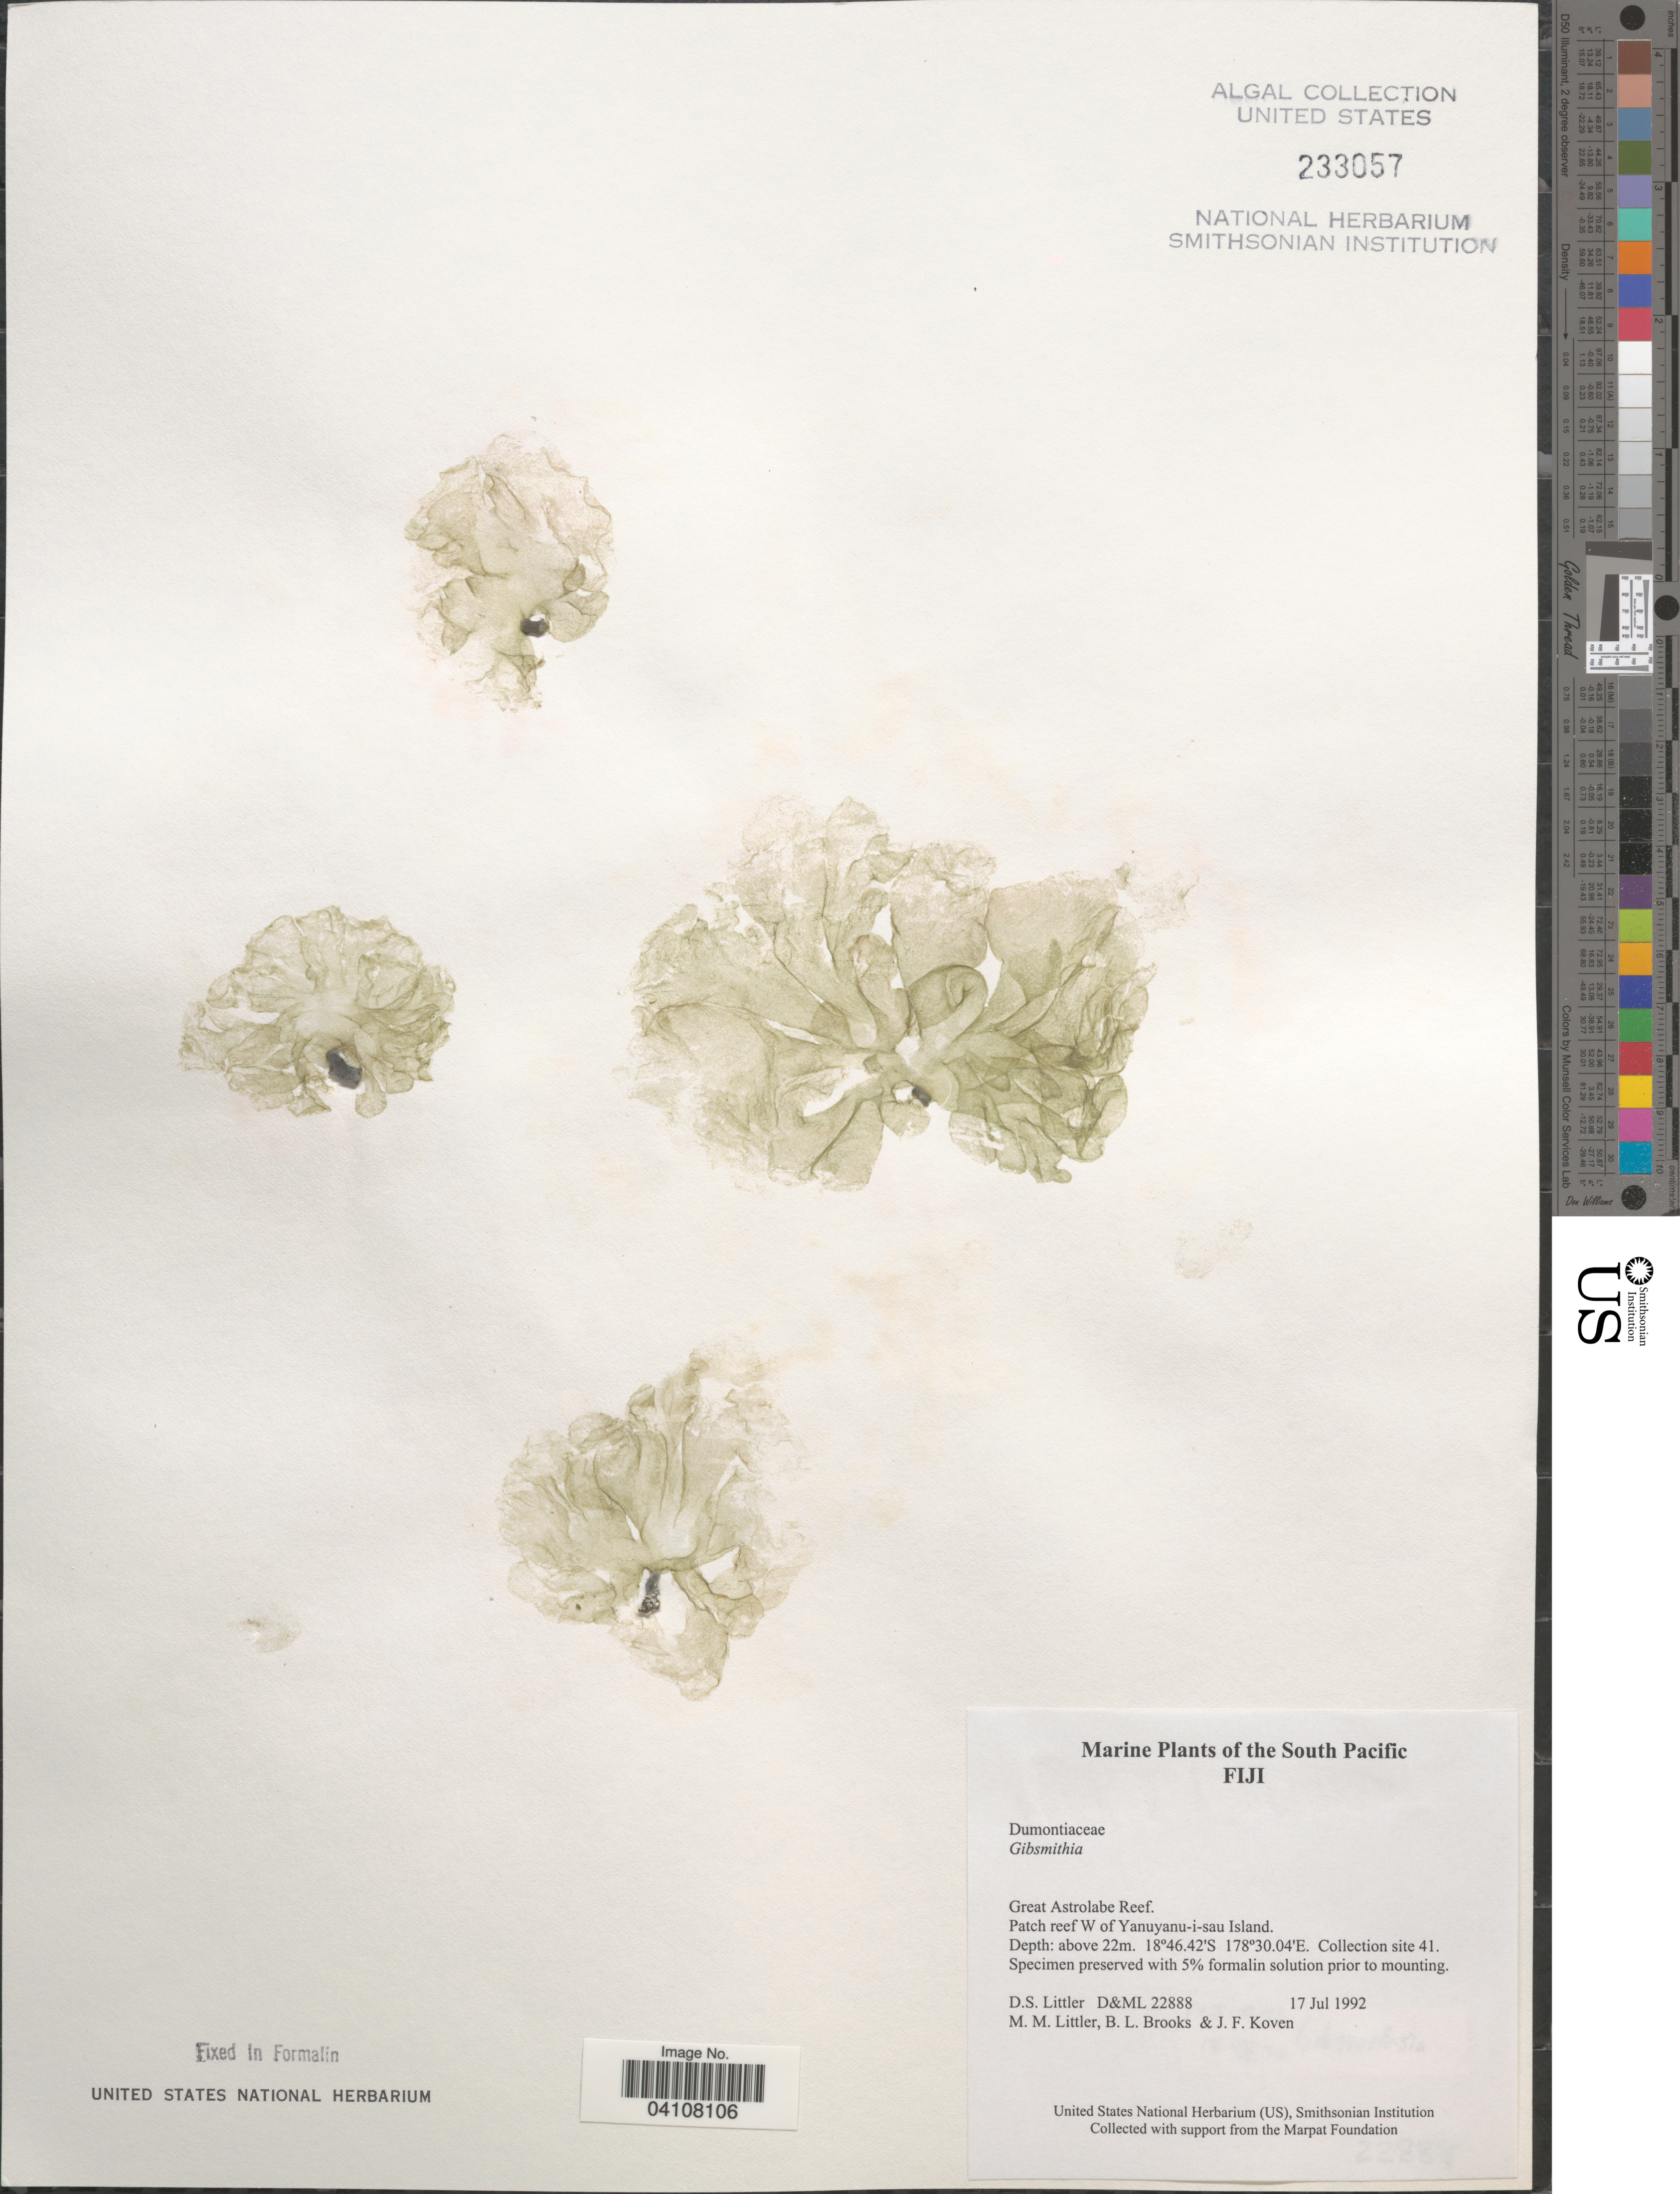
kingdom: Plantae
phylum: Rhodophyta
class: Florideophyceae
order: Gigartinales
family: Dumontiaceae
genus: Gibsmithia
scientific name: Gibsmithia sp.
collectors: D. S. Littler, B. Brooks & J. Koven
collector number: D&ML22888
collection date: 1992-07-17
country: Fiji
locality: The South Pacific. Great Astrolabe Reef. Patch reef W of Yanuyanu-i-sau Island. Collection site 41.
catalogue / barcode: US 233057